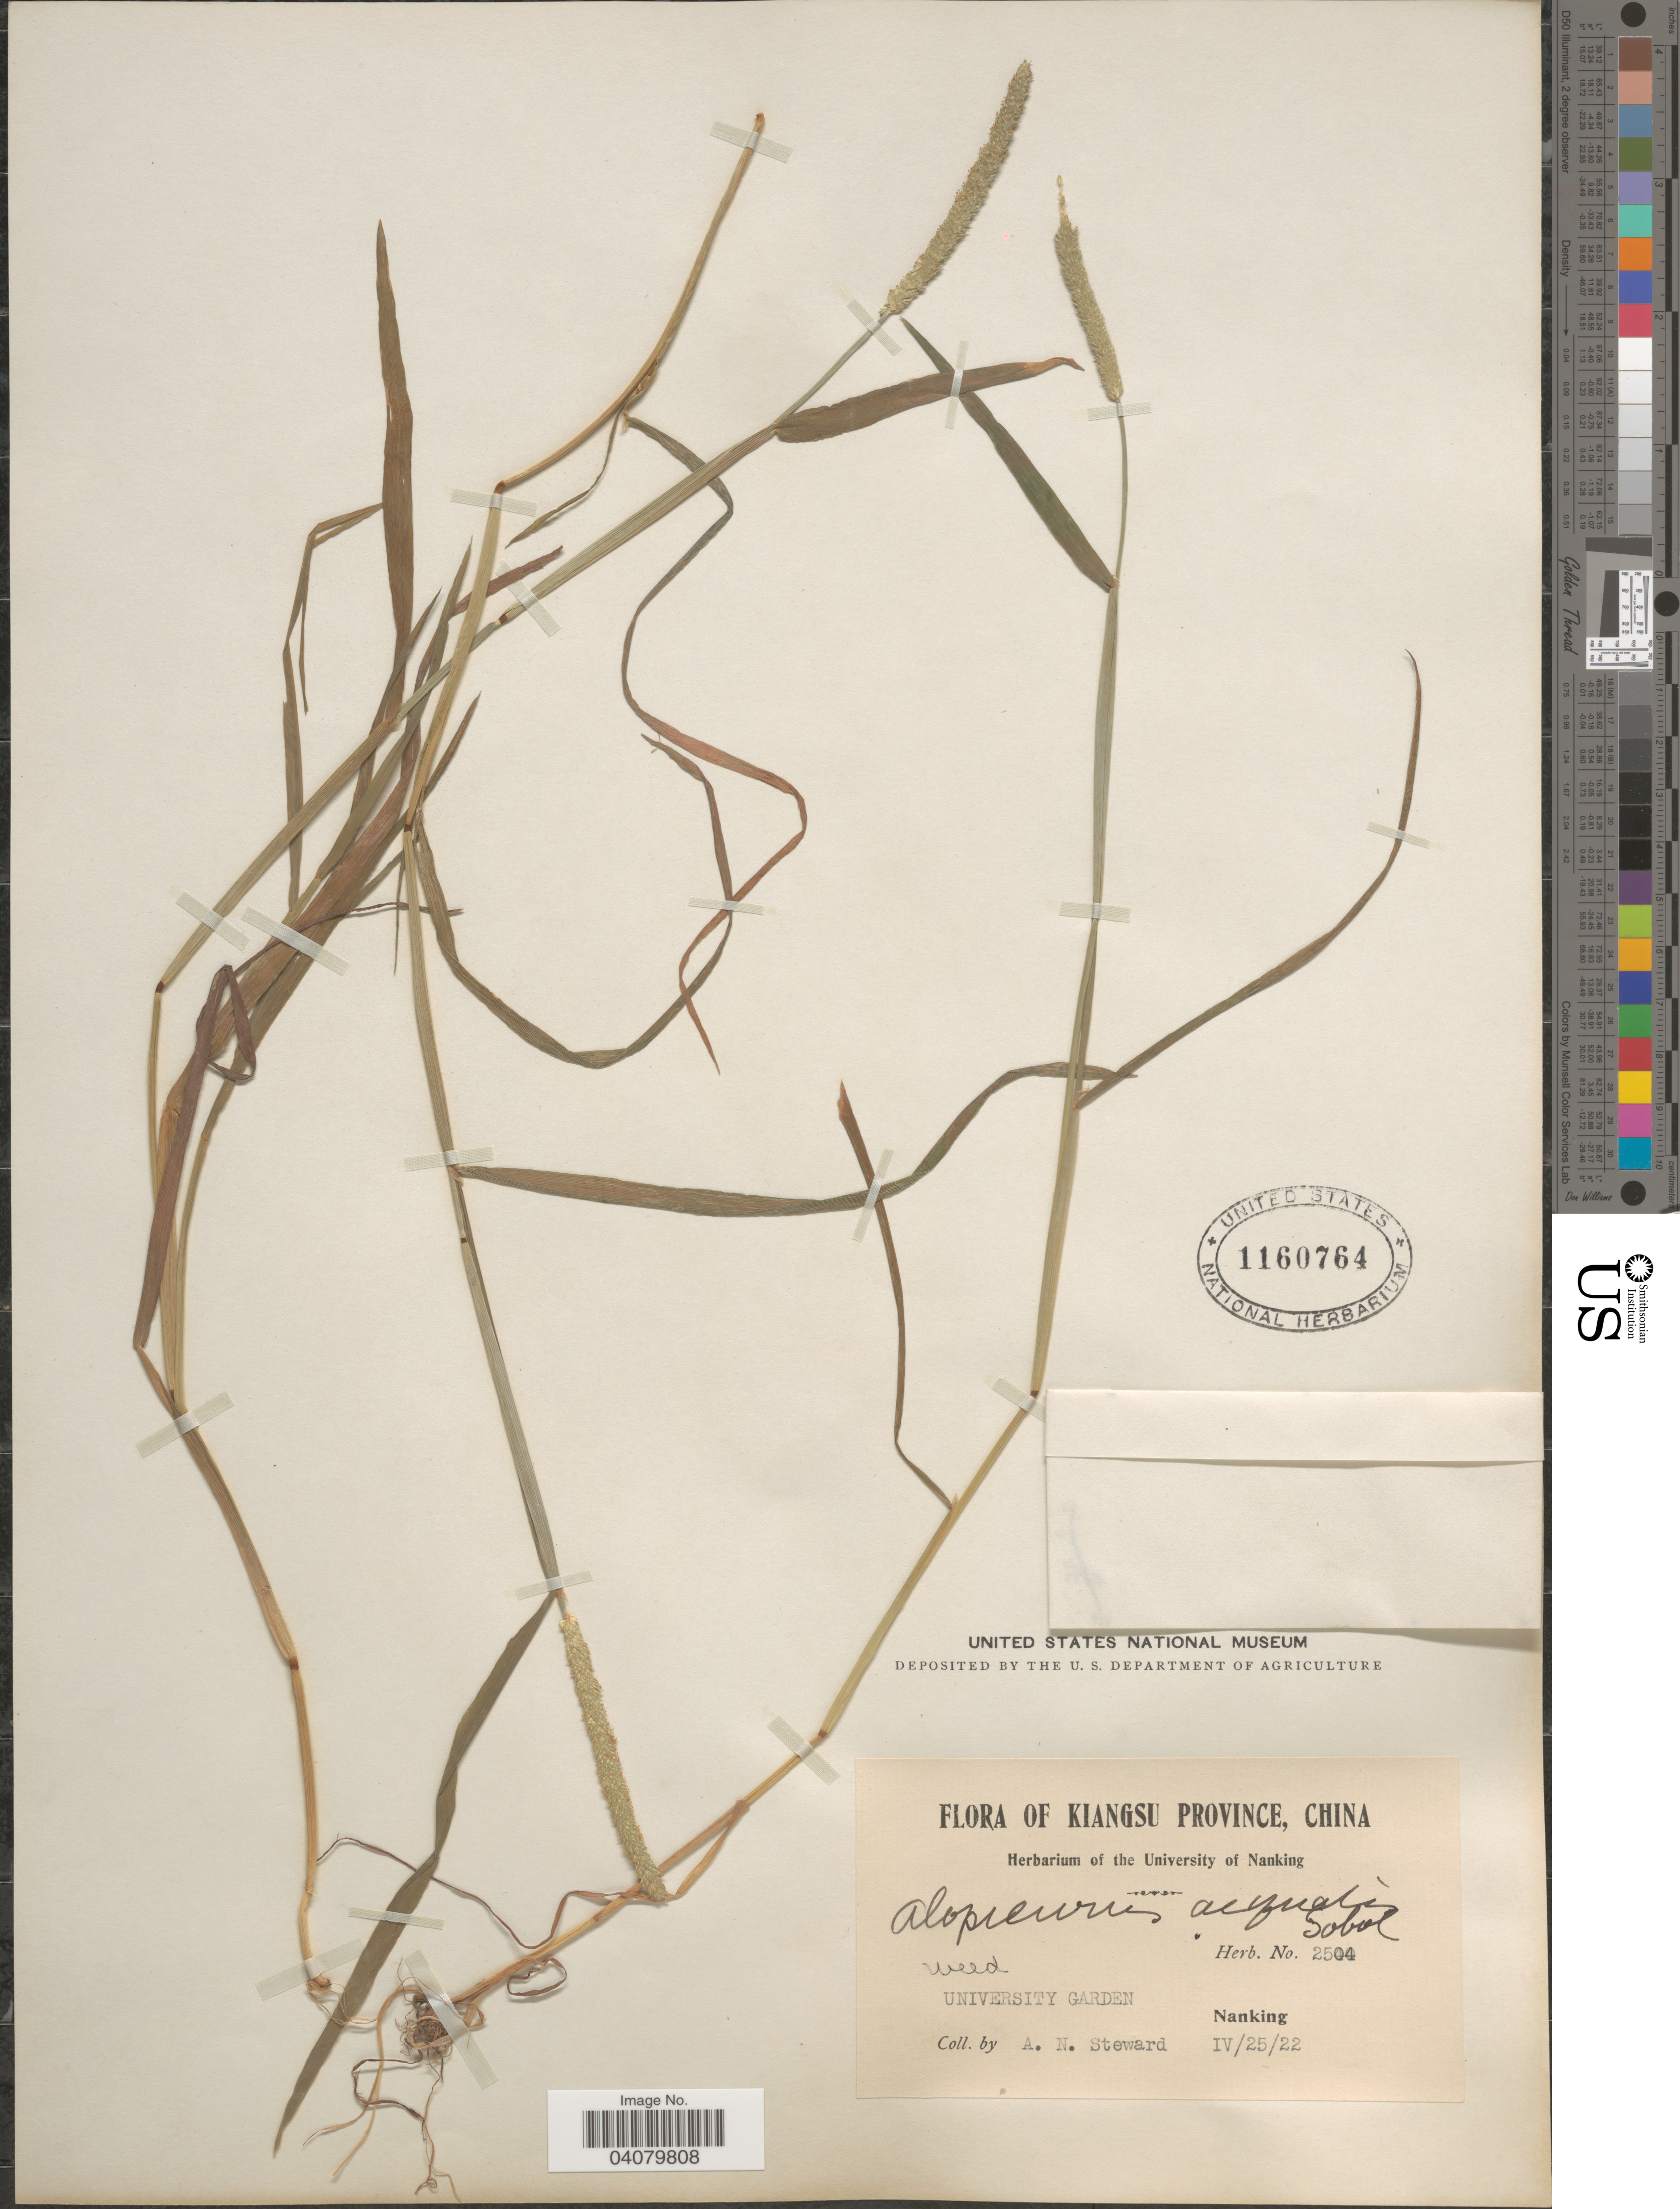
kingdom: Plantae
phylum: Tracheophyta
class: Liliopsida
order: Poales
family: Poaceae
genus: Alopecurus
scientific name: Alopecurus aequalis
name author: Sobol.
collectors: A. N. Steward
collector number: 2504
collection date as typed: Transcribed d/m/y: 25/4/22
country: China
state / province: Jiangsu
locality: Kiangsu Province. University Garden. Nanking.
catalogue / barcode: US 1160764